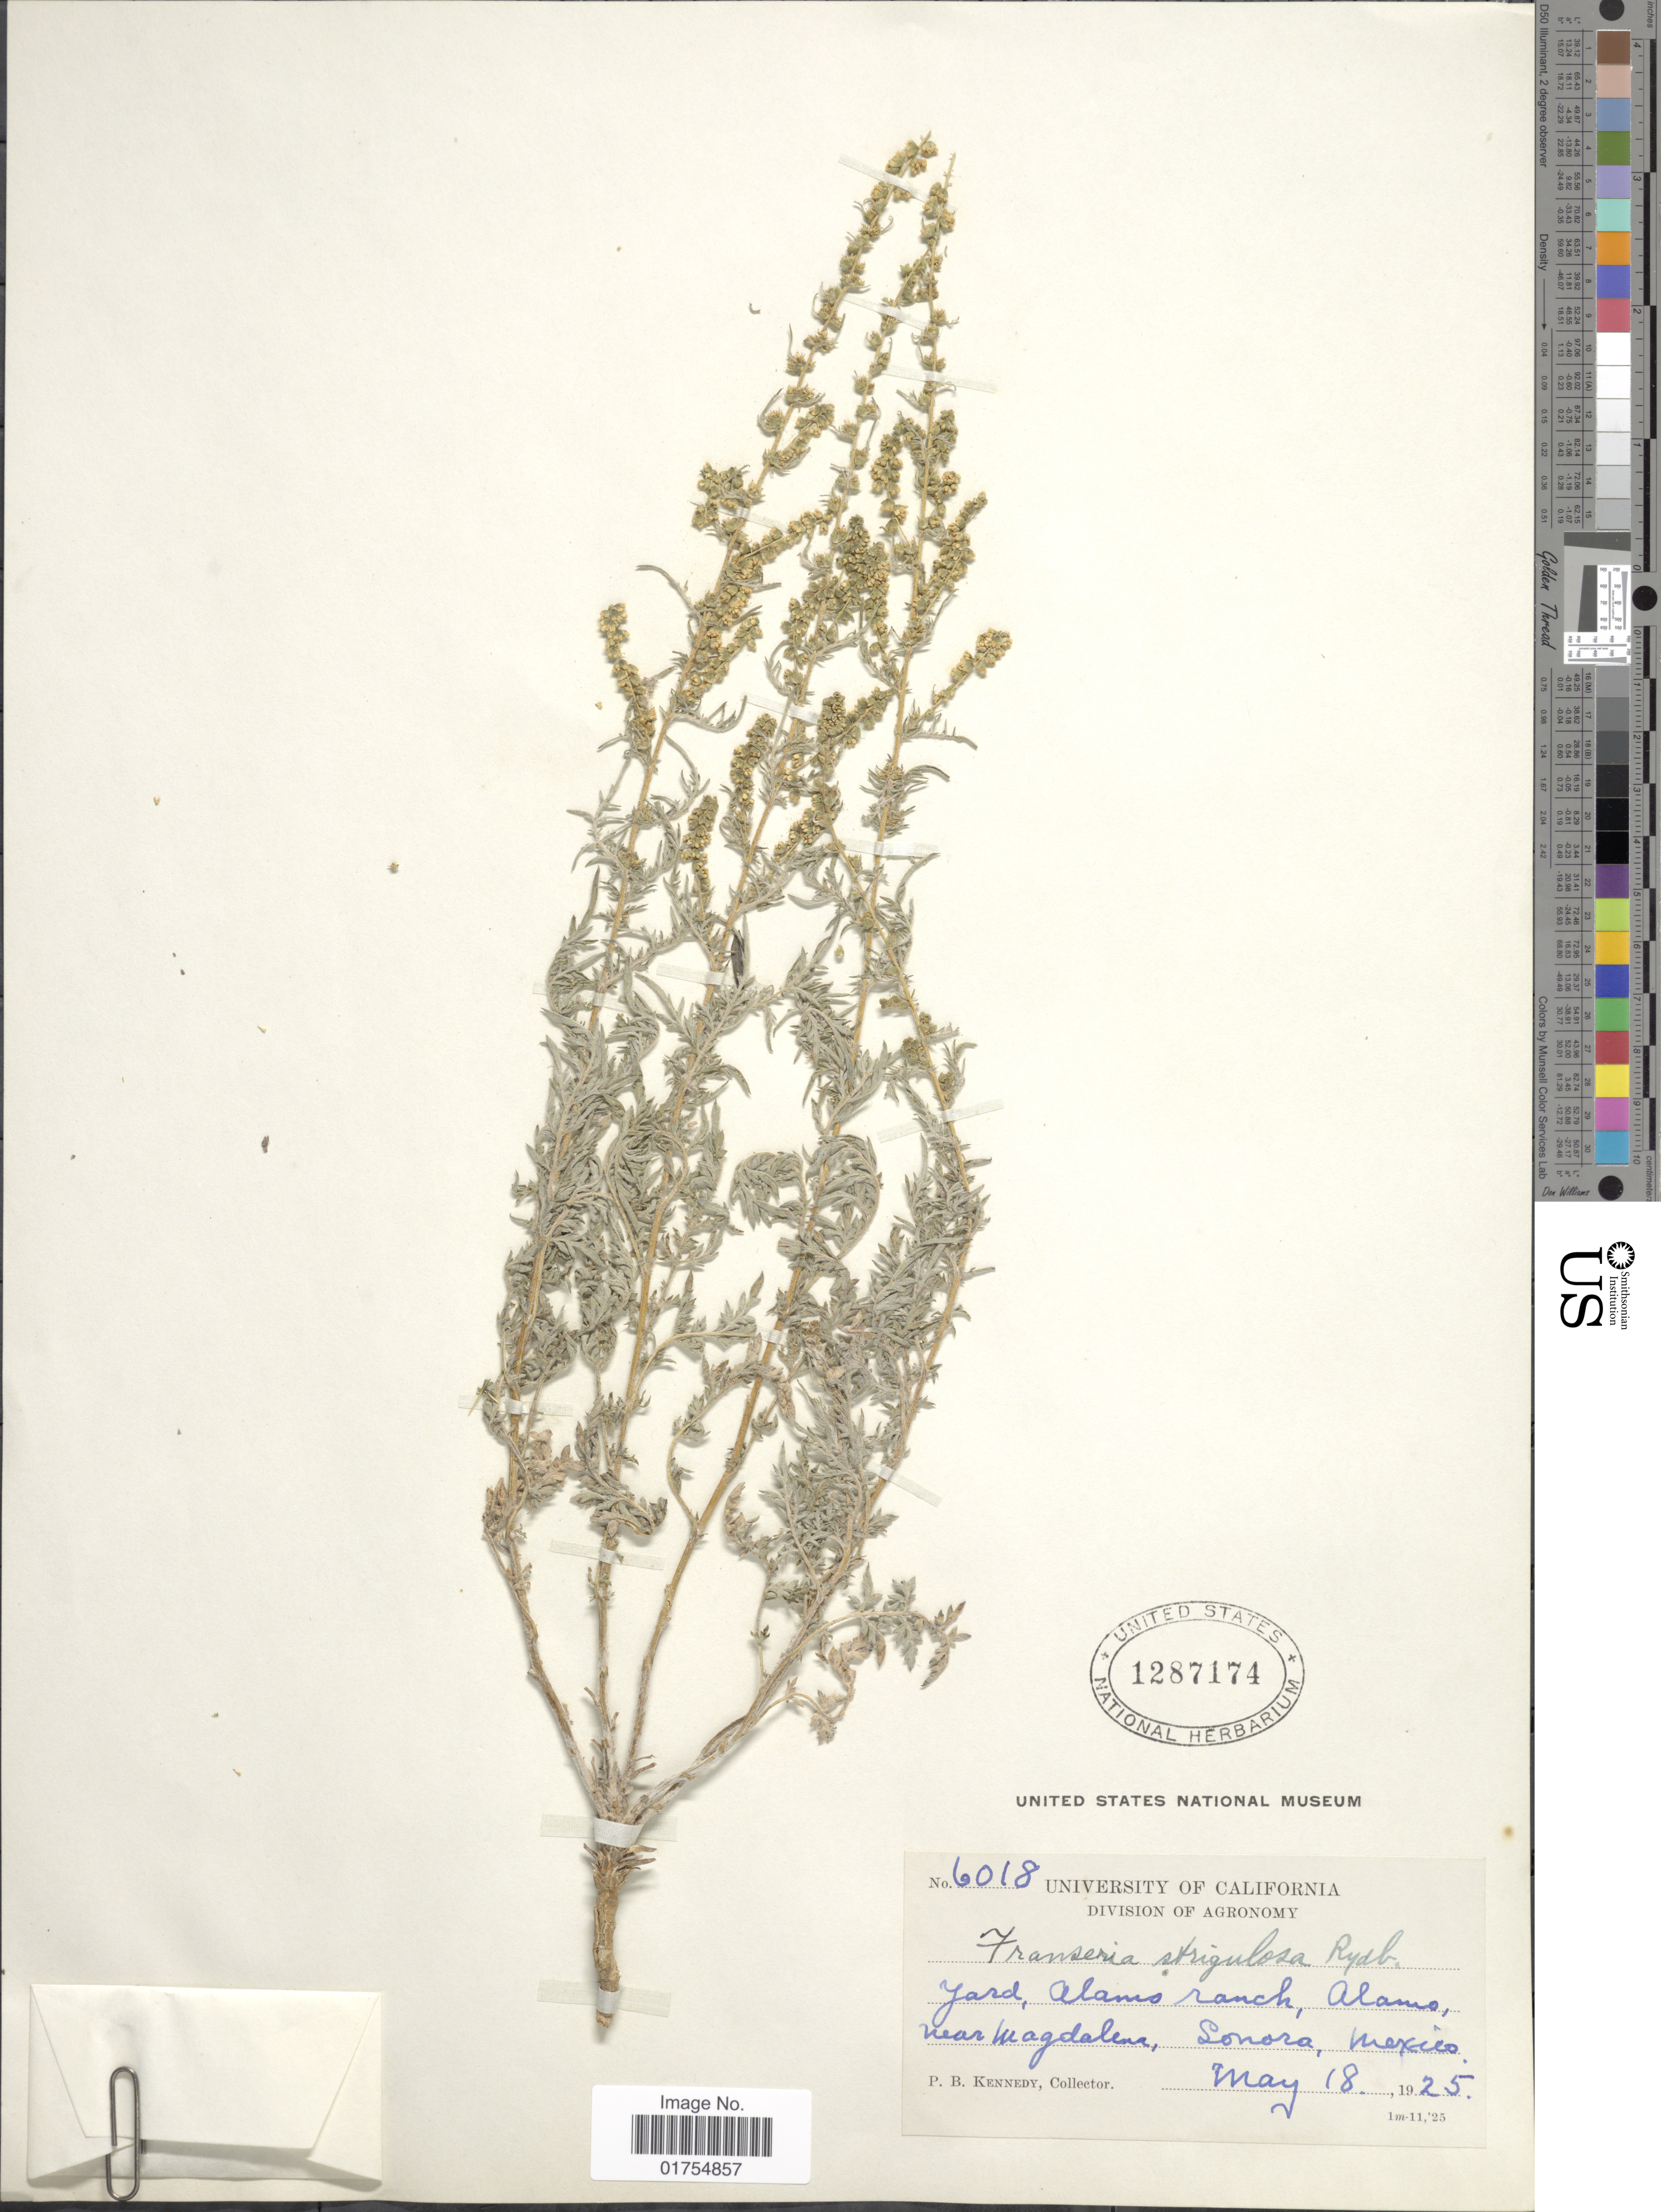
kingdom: Plantae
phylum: Tracheophyta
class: Magnoliopsida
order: Asterales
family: Asteraceae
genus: Franseria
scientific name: Franseria confertiflora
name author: (DC.) Rydb.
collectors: P. B. Kennedy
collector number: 6018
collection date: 1925-05-18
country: Mexico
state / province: Sonora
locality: Yard, Adams rancg, Adams near Magdalena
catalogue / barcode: US 1287174